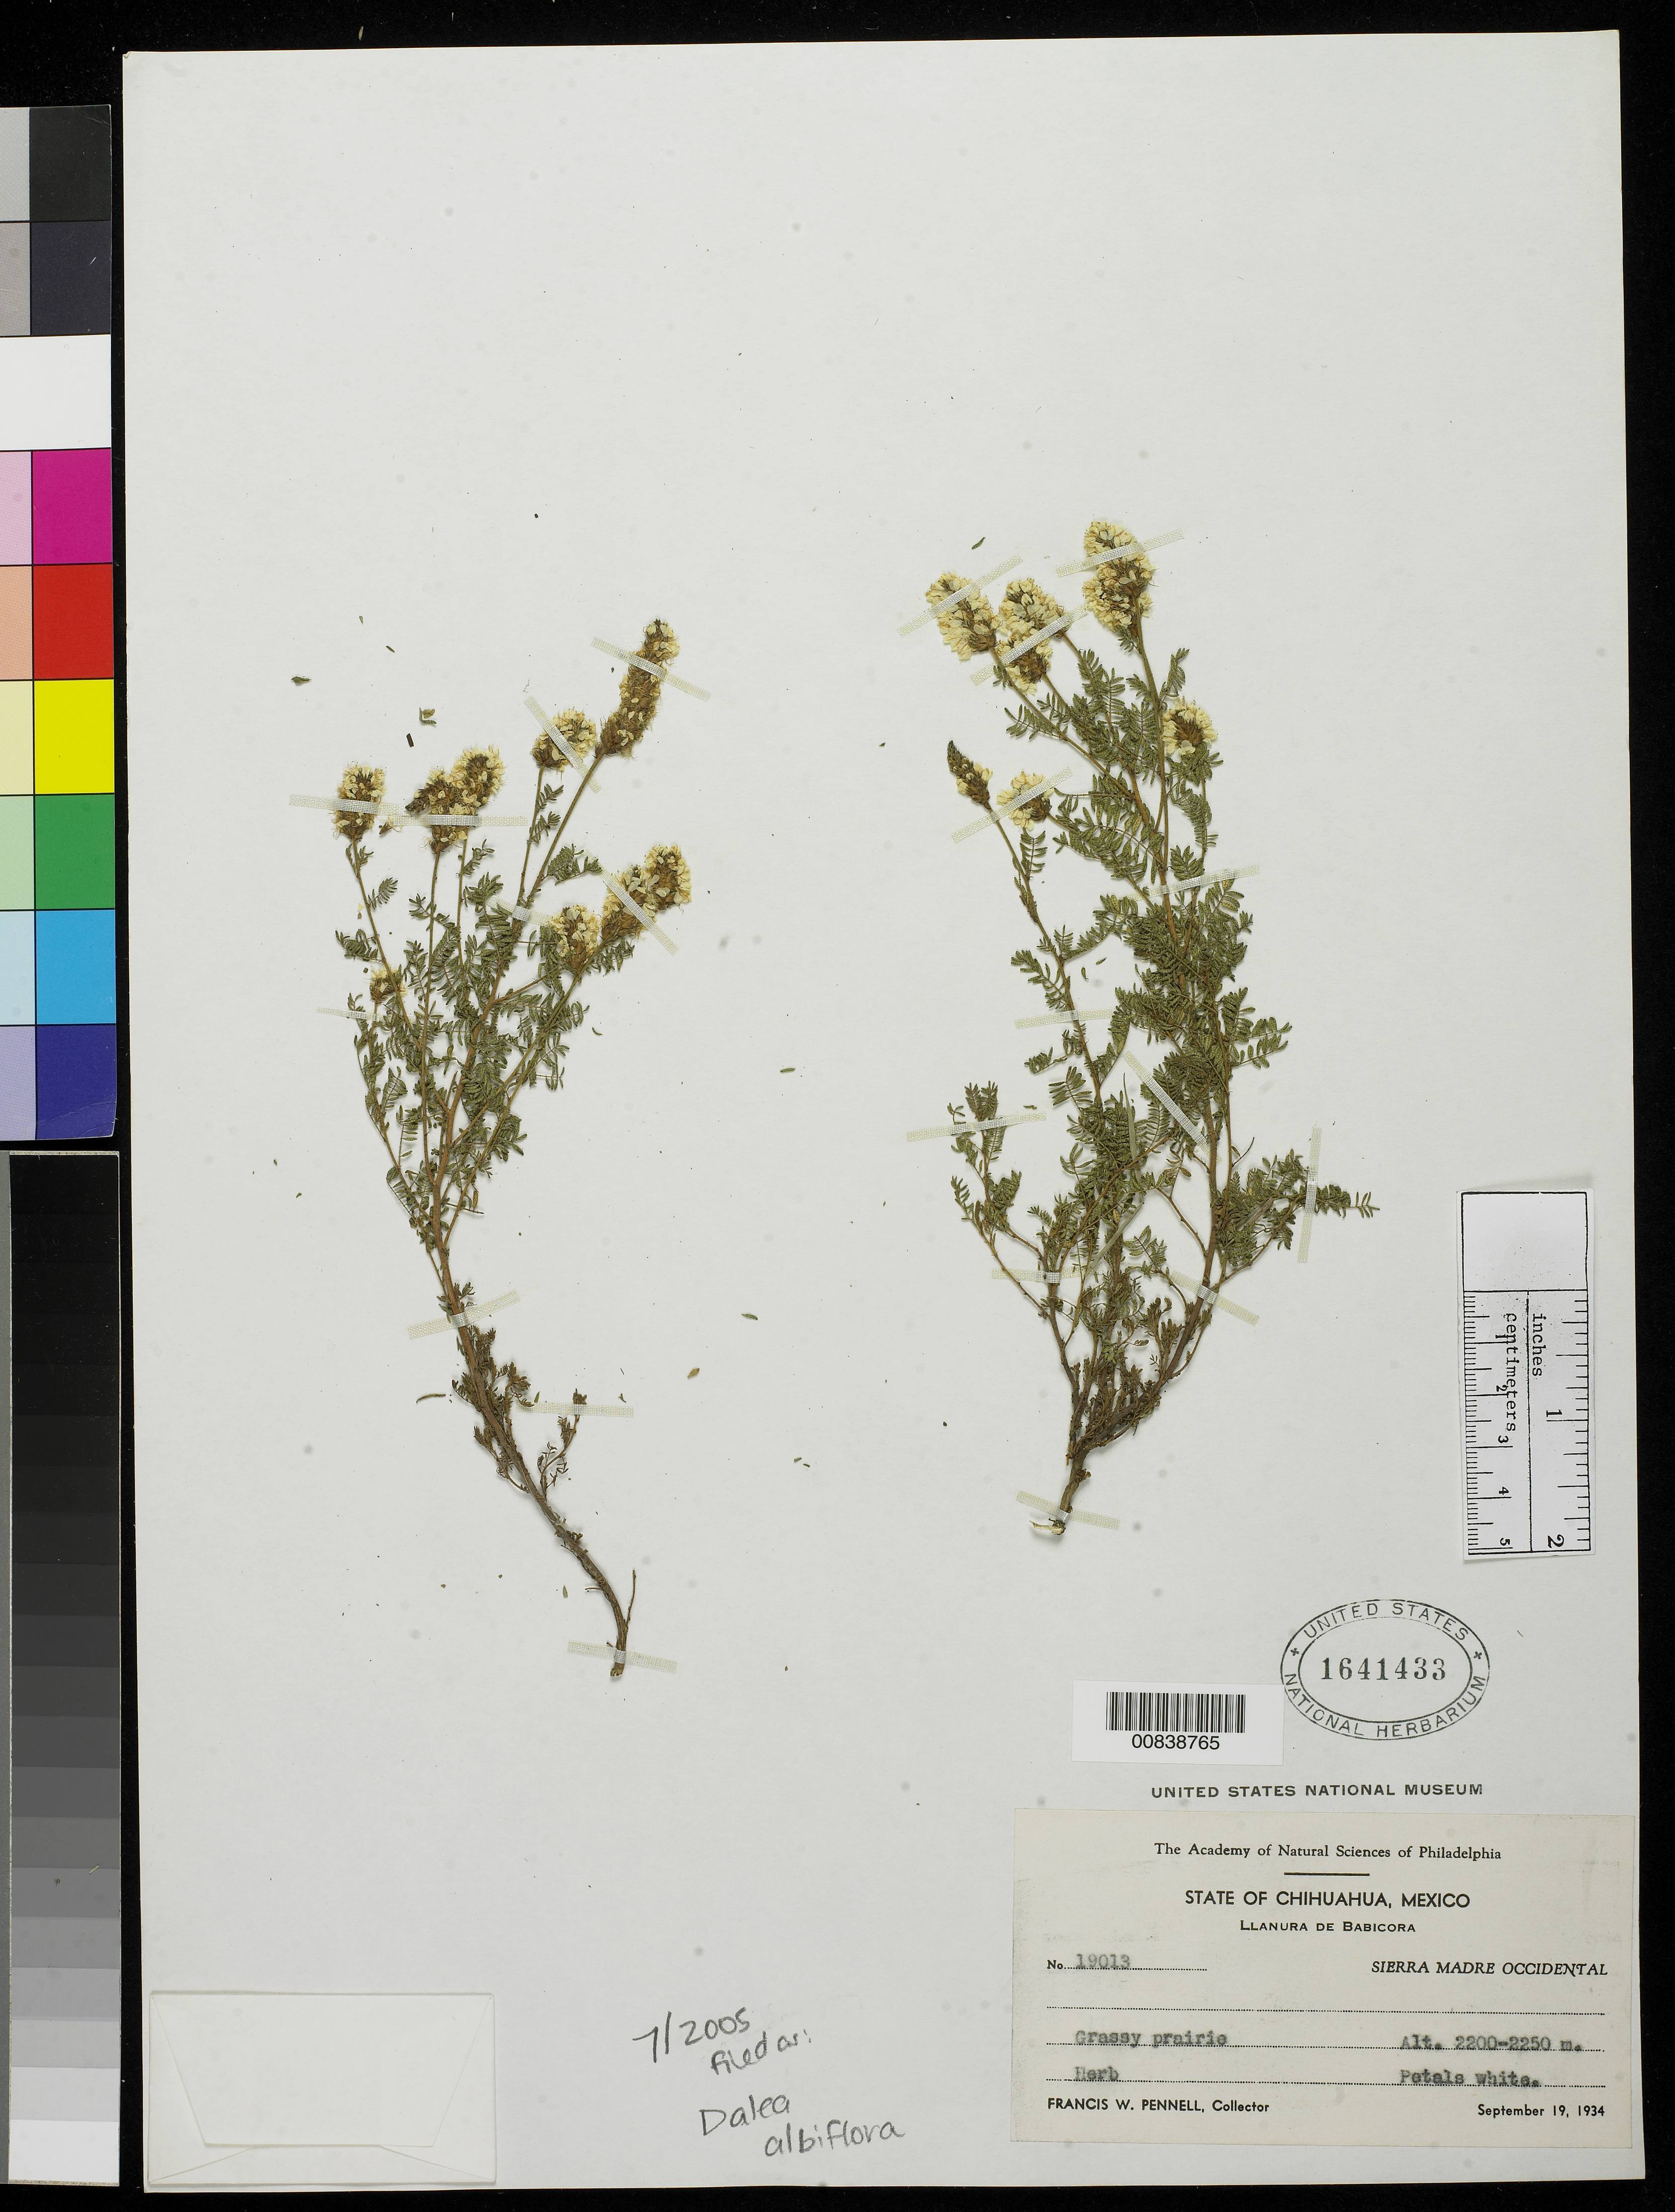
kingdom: Plantae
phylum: Tracheophyta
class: Magnoliopsida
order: Fabales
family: Fabaceae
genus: Dalea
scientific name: Dalea albiflora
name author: A. Gray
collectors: F. W. Pennell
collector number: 19013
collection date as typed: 19 Sep 1934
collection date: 1934-09-19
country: Mexico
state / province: Chihuahua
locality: Llanura de Babicora. Sierra Madre Occidental, Chihuahua.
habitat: Grassy prairie.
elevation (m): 2250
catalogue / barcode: US 1641433